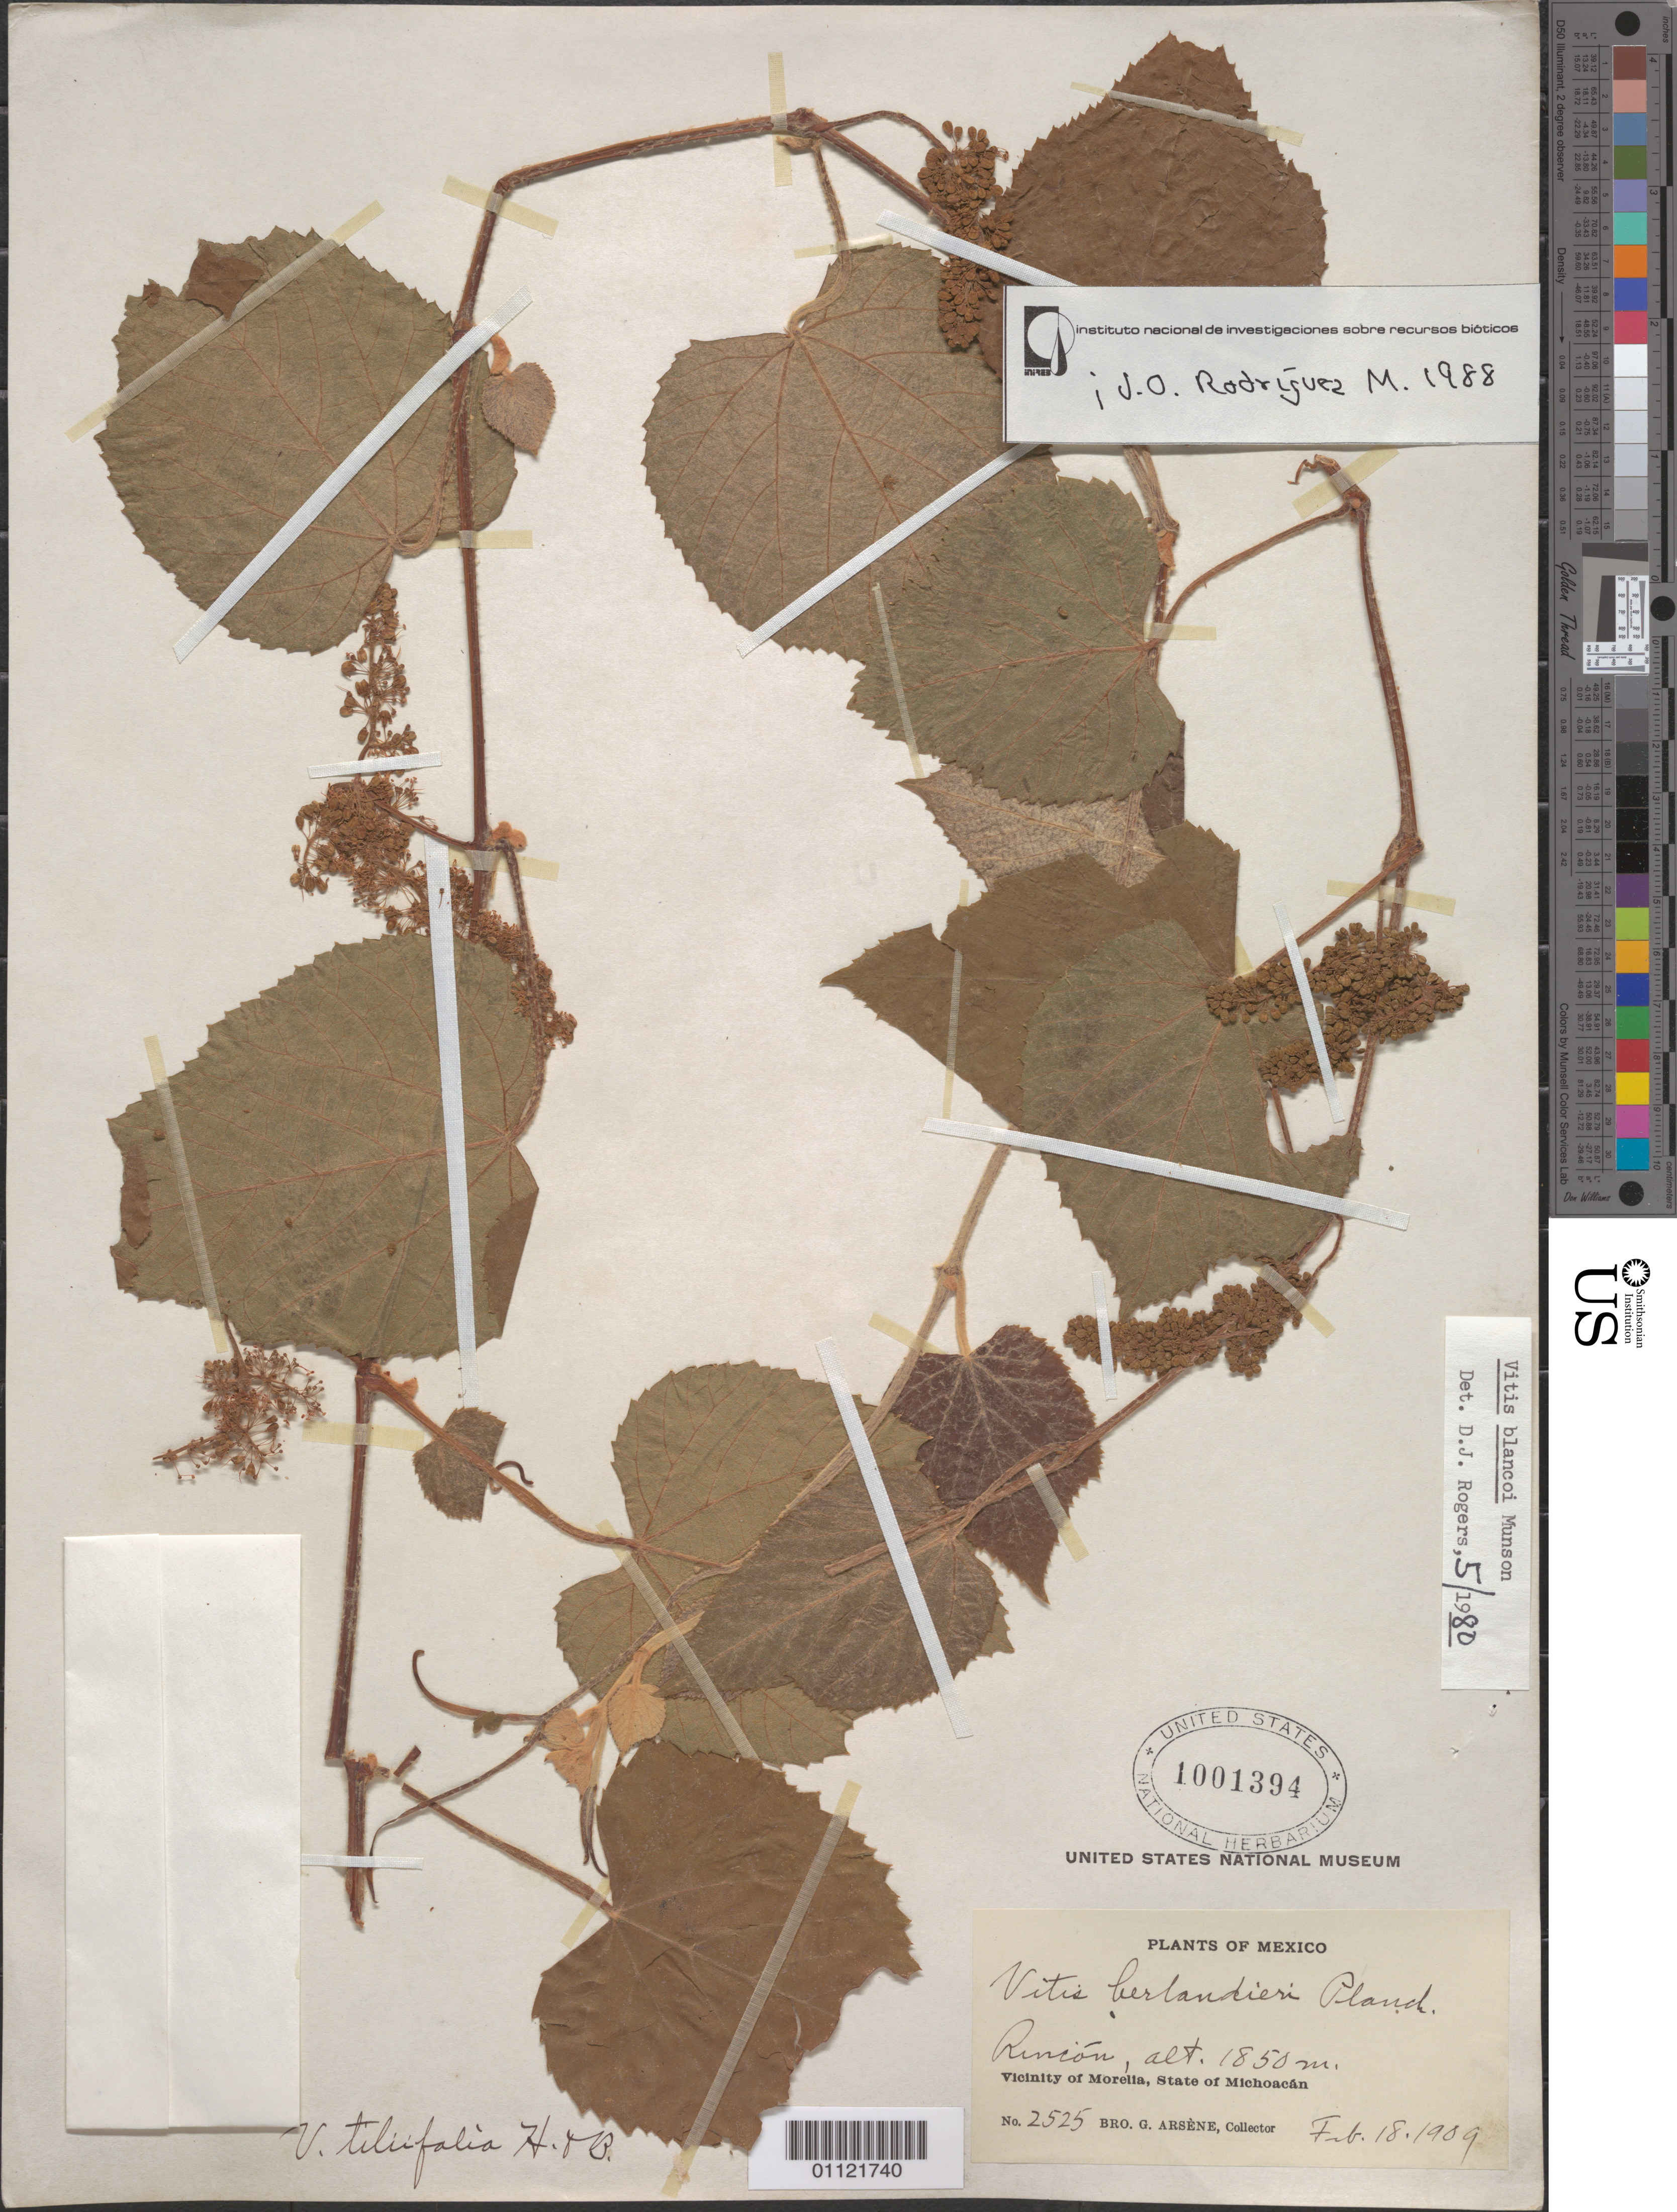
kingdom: Plantae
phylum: Tracheophyta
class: Magnoliopsida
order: Vitales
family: Vitaceae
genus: Vitis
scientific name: Vitis berlandieri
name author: Planch.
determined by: Rogers, D. J.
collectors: Bro. G. Arsène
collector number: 2525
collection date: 1909-02-18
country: Mexico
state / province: Michoacan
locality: Runion, Vicinity of Morelia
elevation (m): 564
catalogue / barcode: US 1001394